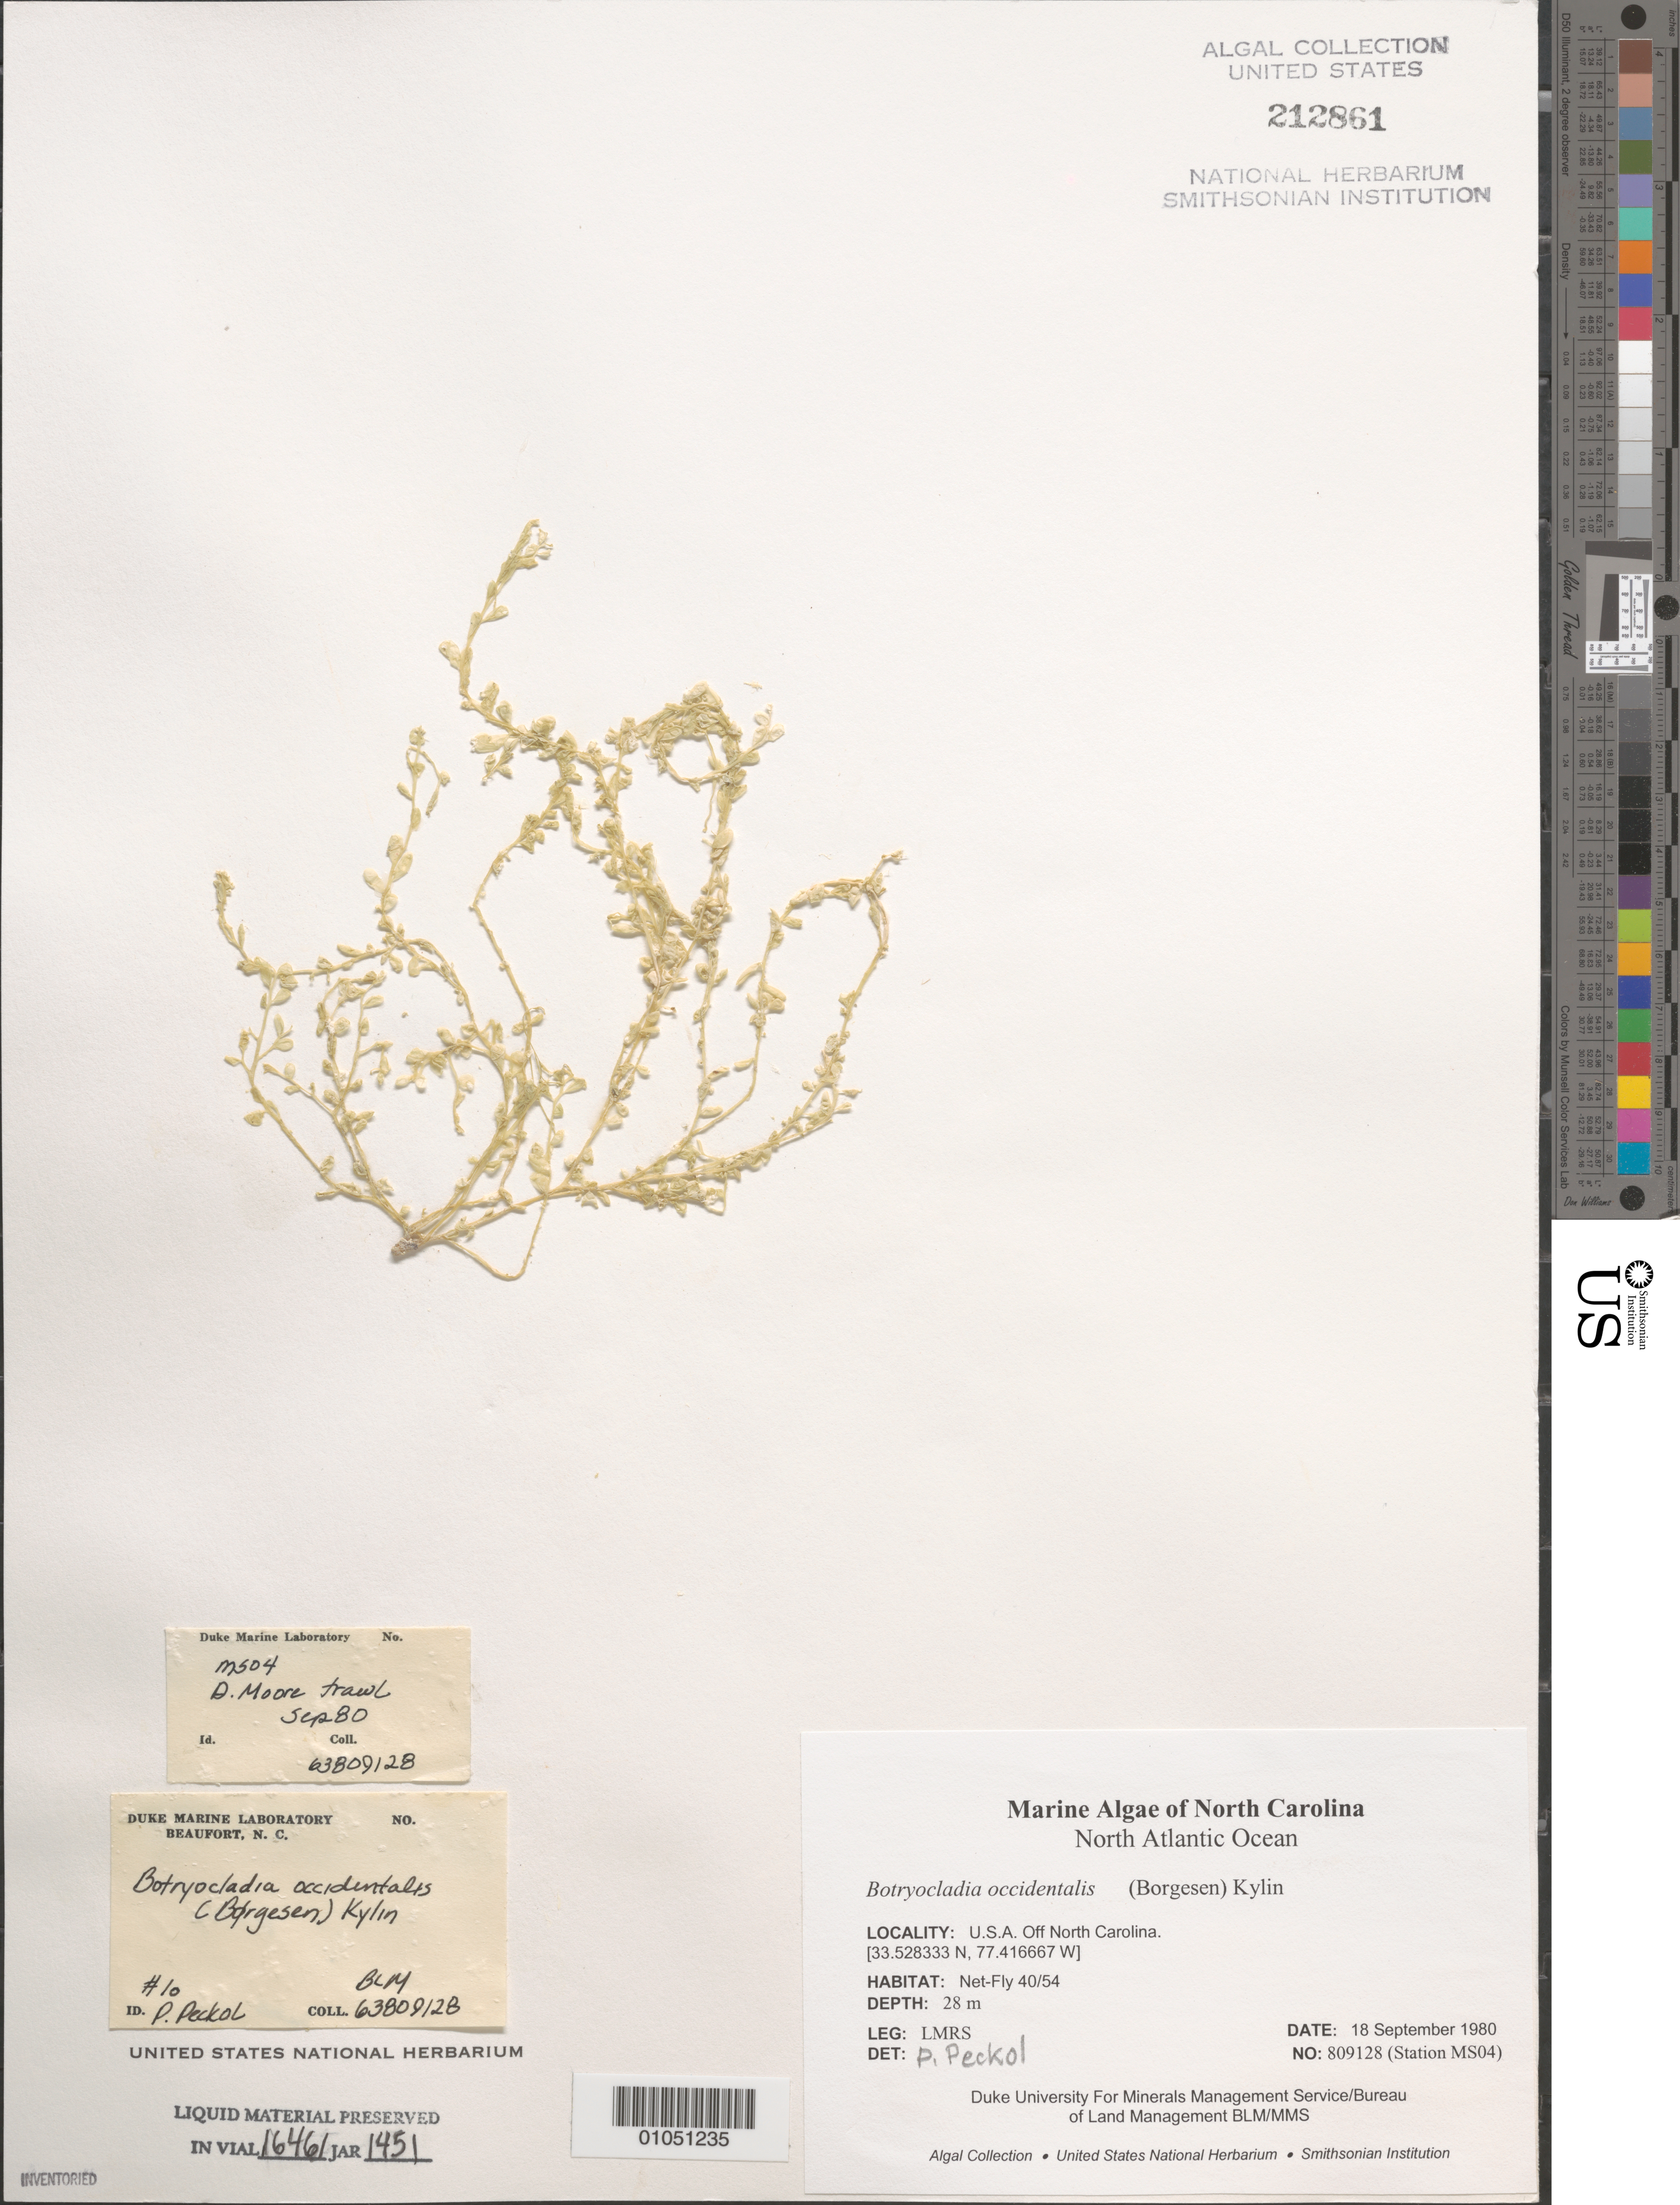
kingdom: Plantae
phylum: Rhodophyta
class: Florideophyceae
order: Rhodymeniales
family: Rhodymeniaceae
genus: Botryocladia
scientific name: Botryocladia occidentalis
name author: (Børgesen) Kylin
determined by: Peckol, P.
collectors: LMRS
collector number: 809128 (Station MS04)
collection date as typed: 18 Sep 1980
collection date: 1980-09-18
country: United States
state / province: North Carolina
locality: North Atlantic Ocean off North Carolina coast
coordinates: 33.528333 N, 77.416667 W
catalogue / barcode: US 212861